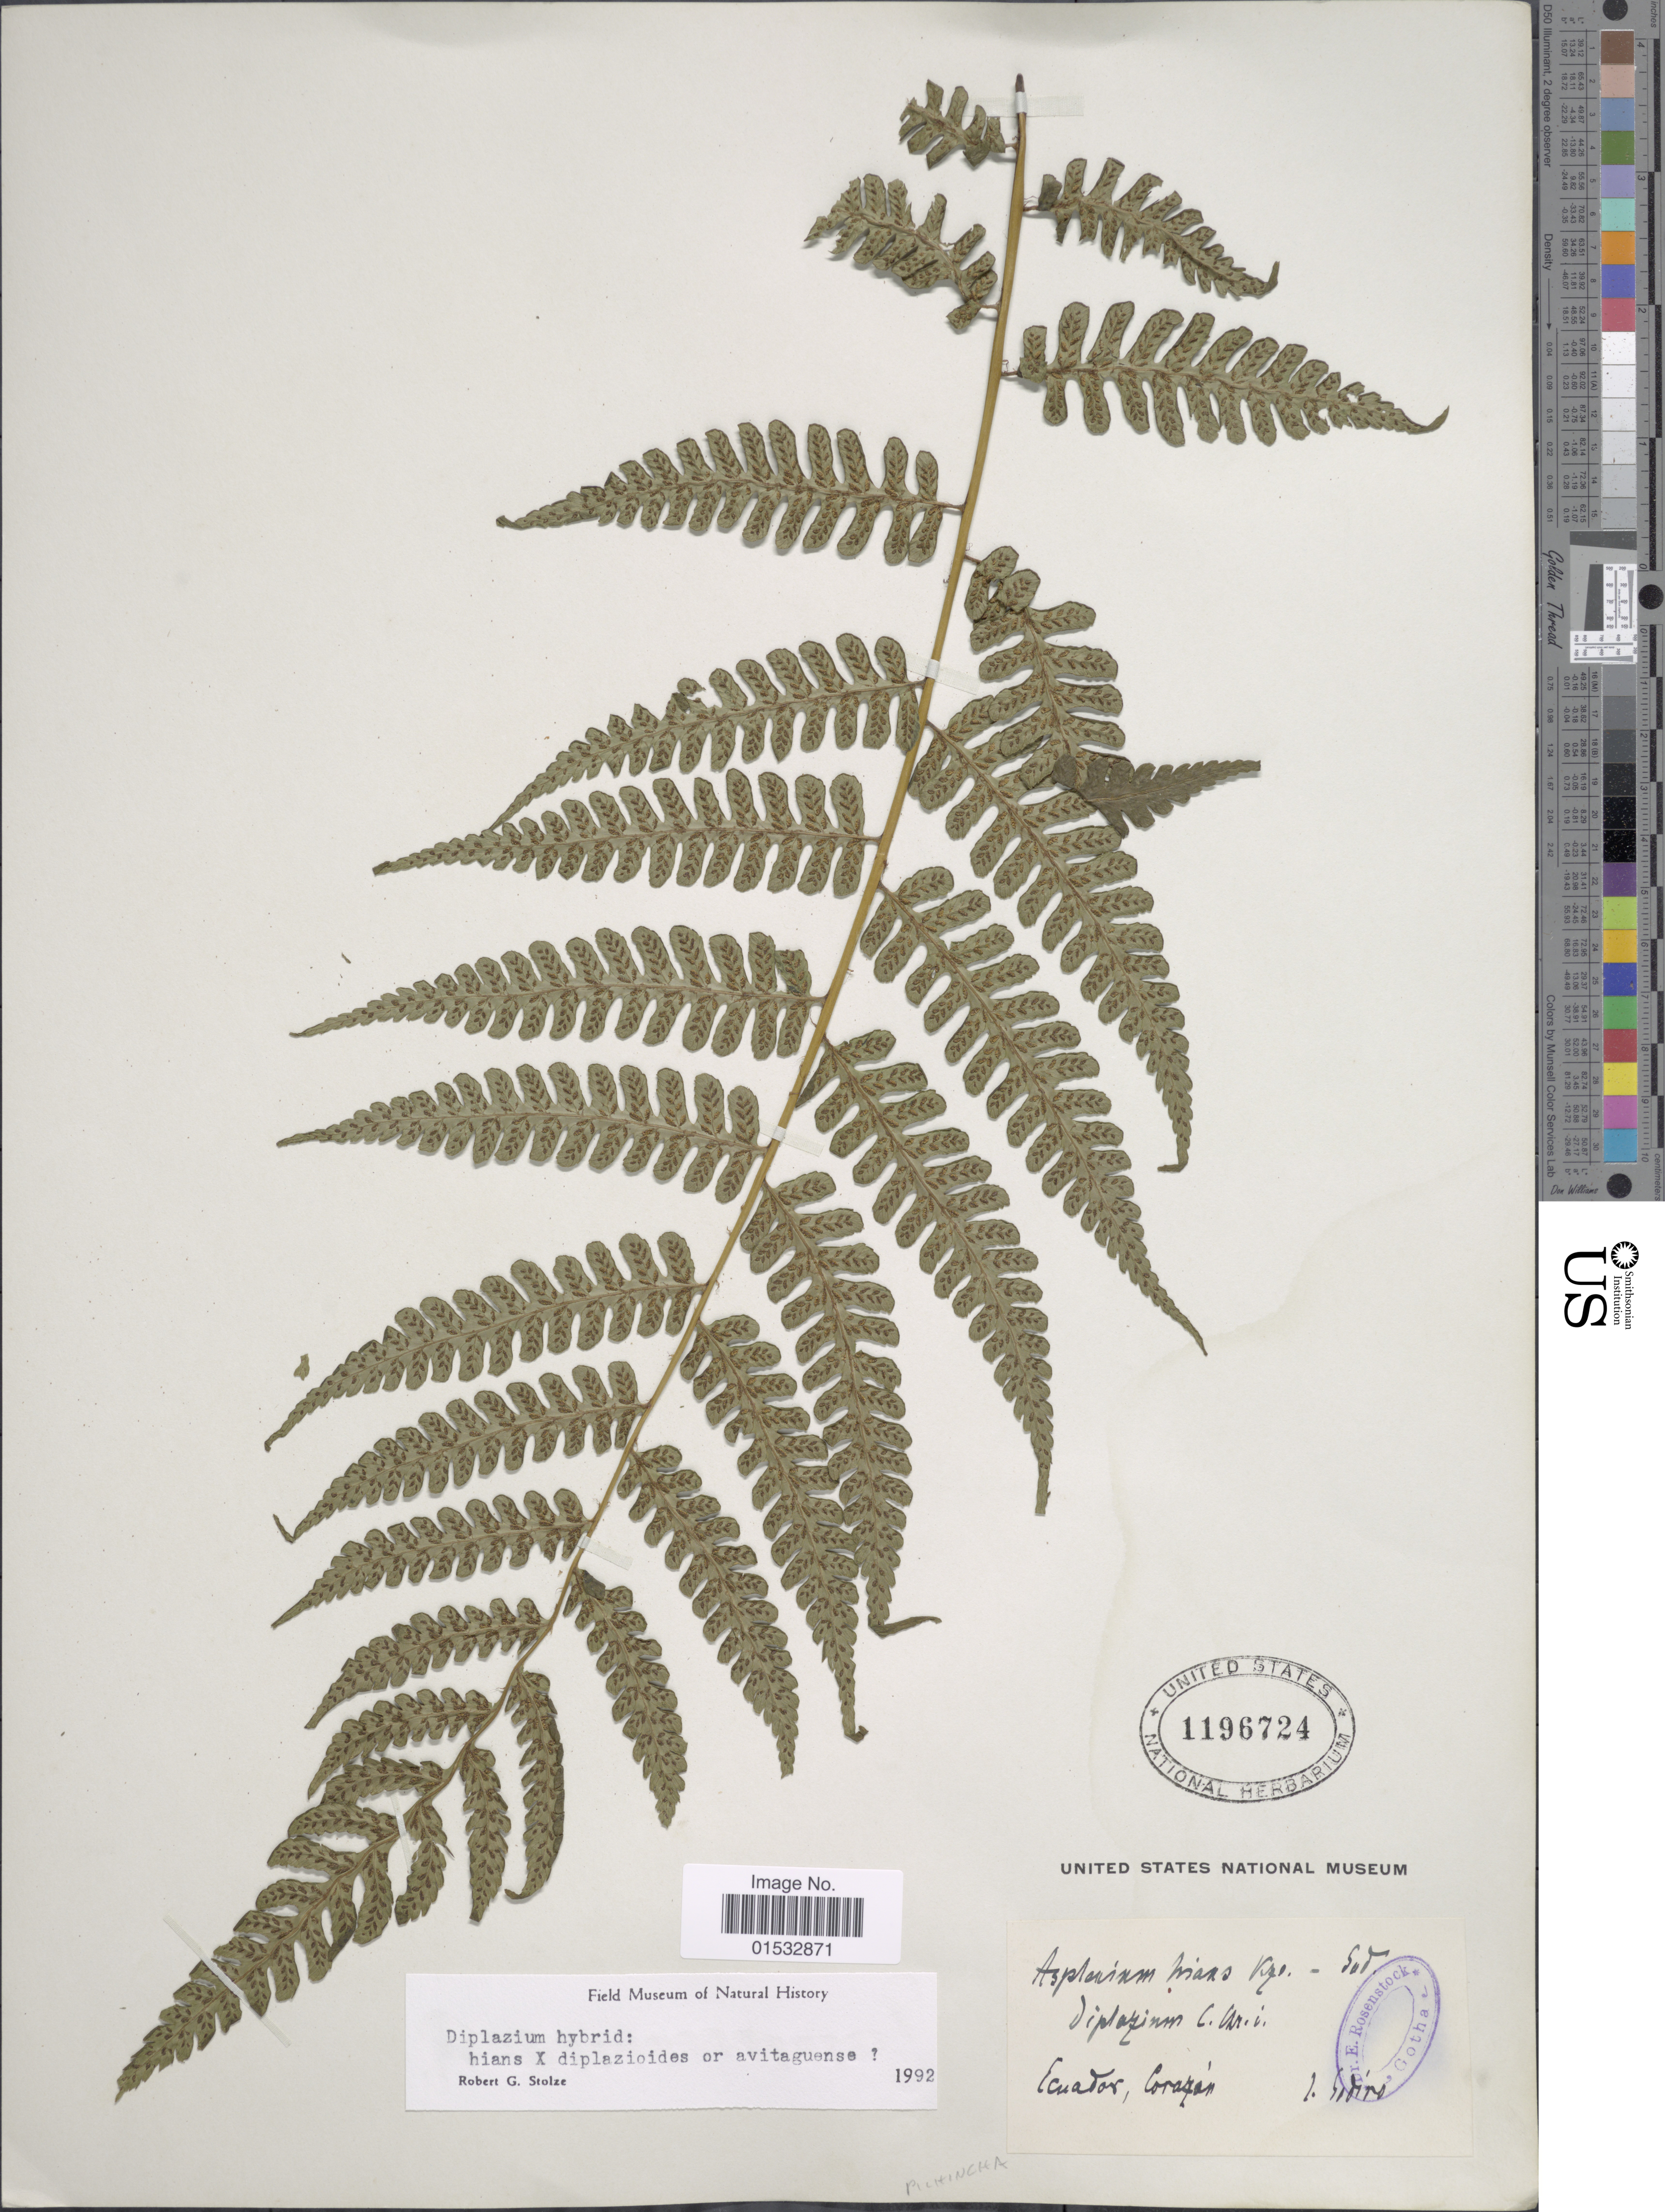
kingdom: Plantae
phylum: Tracheophyta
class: Polypodiopsida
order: Polypodiales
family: Athyriaceae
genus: Diplazium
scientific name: Diplazium hians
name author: Kunze ex Klotzsch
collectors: Sodiro, --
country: Ecuador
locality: Corazon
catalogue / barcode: US 1196724